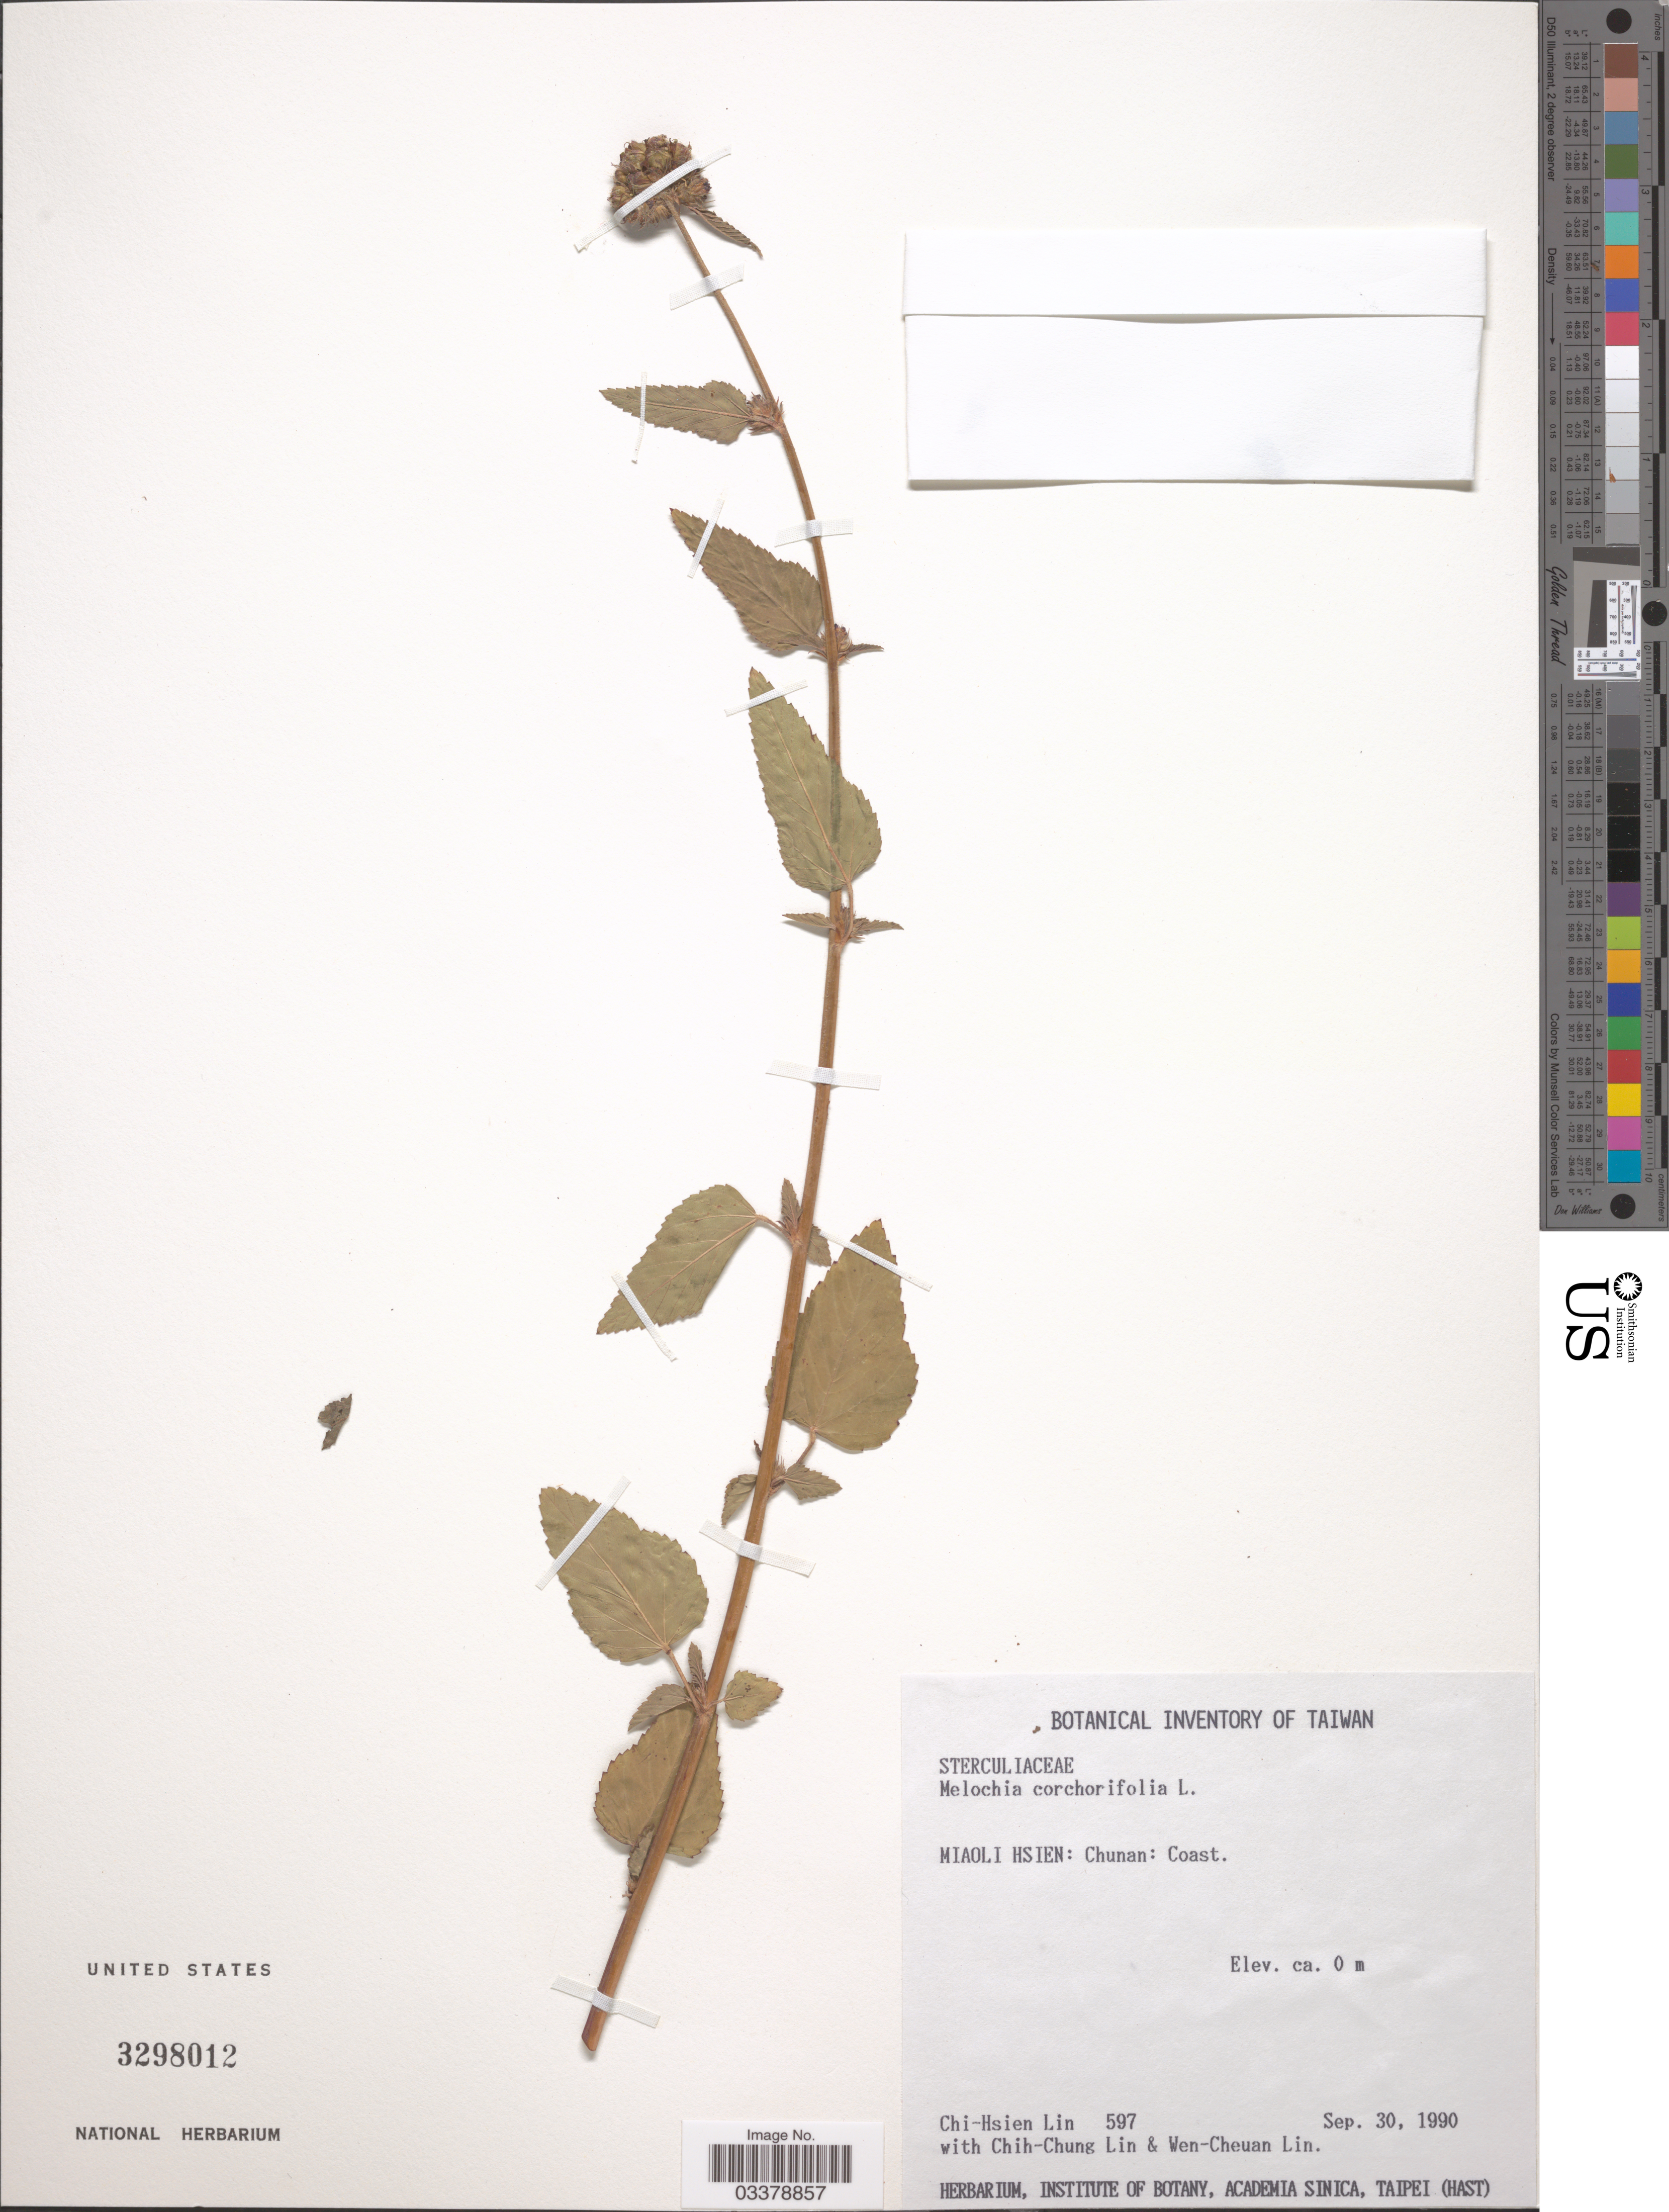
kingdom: Plantae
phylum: Tracheophyta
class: Magnoliopsida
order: Malvales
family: Malvaceae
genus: Melochia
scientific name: Melochia corchorifolia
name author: L.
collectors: C. Lin, C. Lin & W. Lin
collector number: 597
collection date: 1990-09-30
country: Taiwan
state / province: Miaoli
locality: Miaoli Hsien: Chunan: Coast.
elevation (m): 0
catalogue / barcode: US 3298012